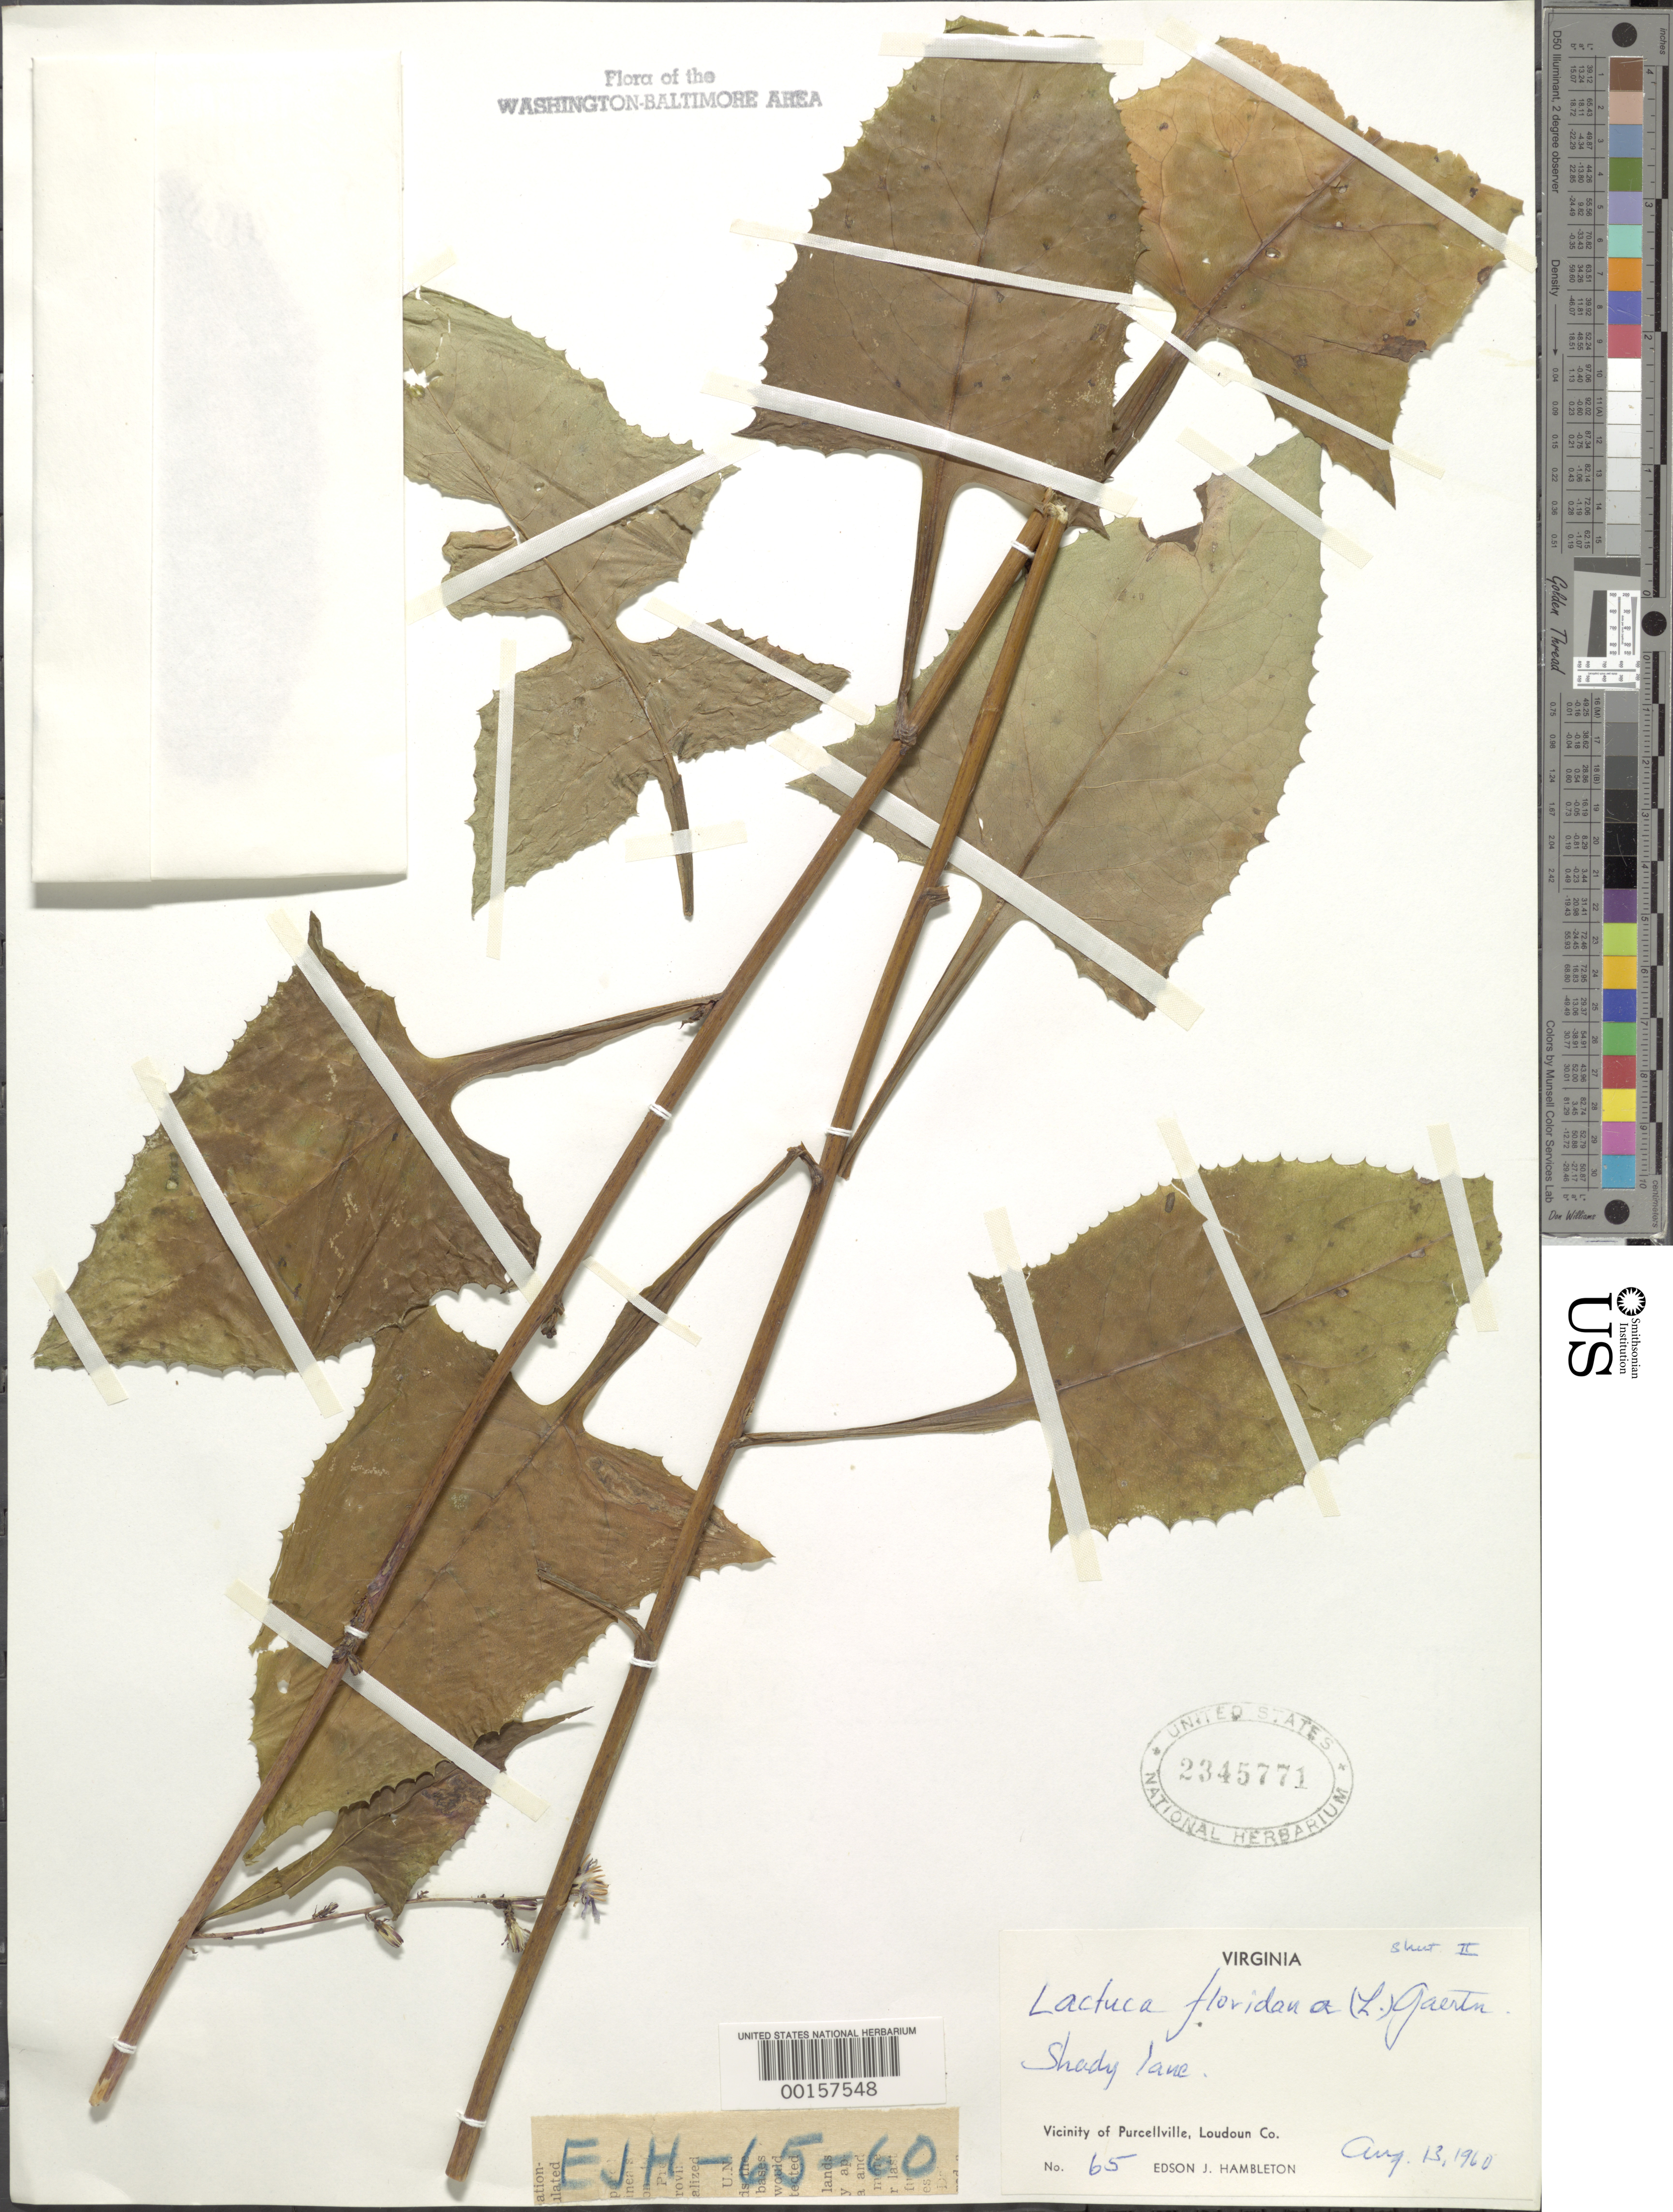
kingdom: Plantae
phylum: Tracheophyta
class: Magnoliopsida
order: Asterales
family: Asteraceae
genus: Lactuca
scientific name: Lactuca floridana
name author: (L.) Gaertn.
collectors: E. Hambleton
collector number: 65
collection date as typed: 13 Aug 1960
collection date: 1960-08-13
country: United States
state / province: Virginia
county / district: Loudoun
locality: Purcellville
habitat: Shady lane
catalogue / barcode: US 2345771